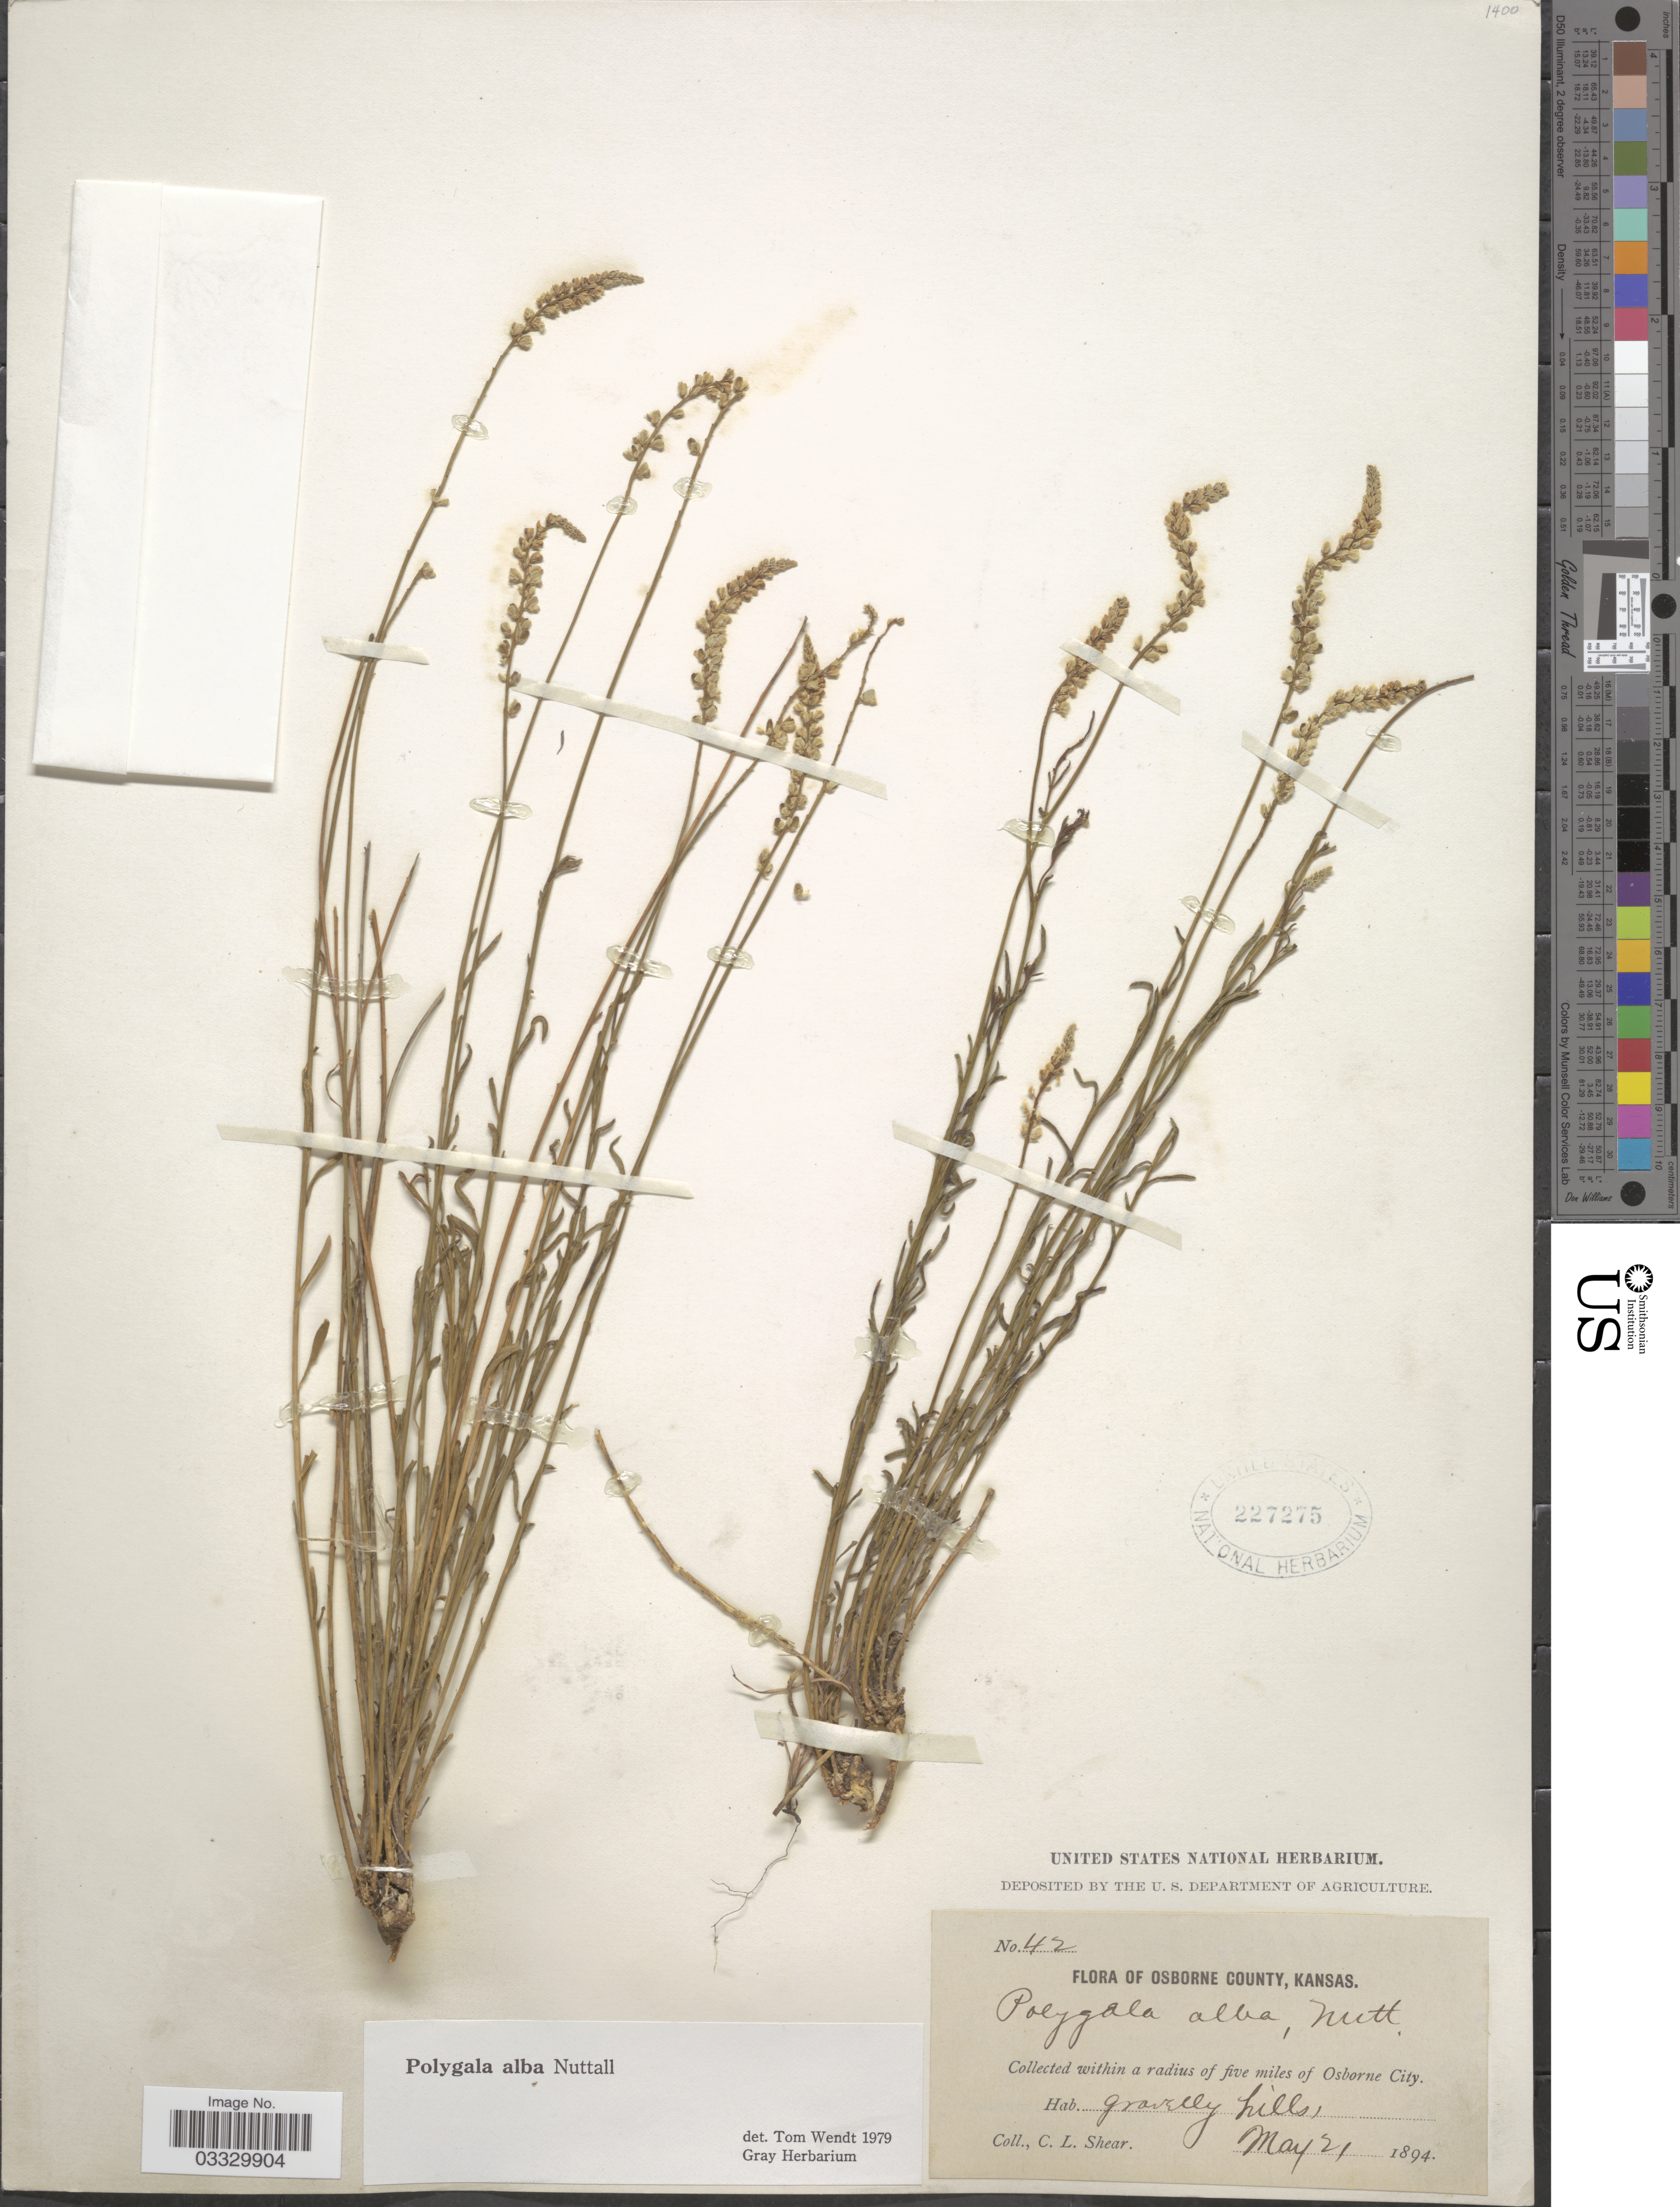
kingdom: Plantae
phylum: Tracheophyta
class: Magnoliopsida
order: Fabales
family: Polygalaceae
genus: Polygala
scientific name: Polygala alba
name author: Nutt.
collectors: C. L. Shear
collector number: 42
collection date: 1894-05-21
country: United States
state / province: Kansas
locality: Osborne County. Collected within a radius of five miles of Osborne City.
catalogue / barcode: US 227275